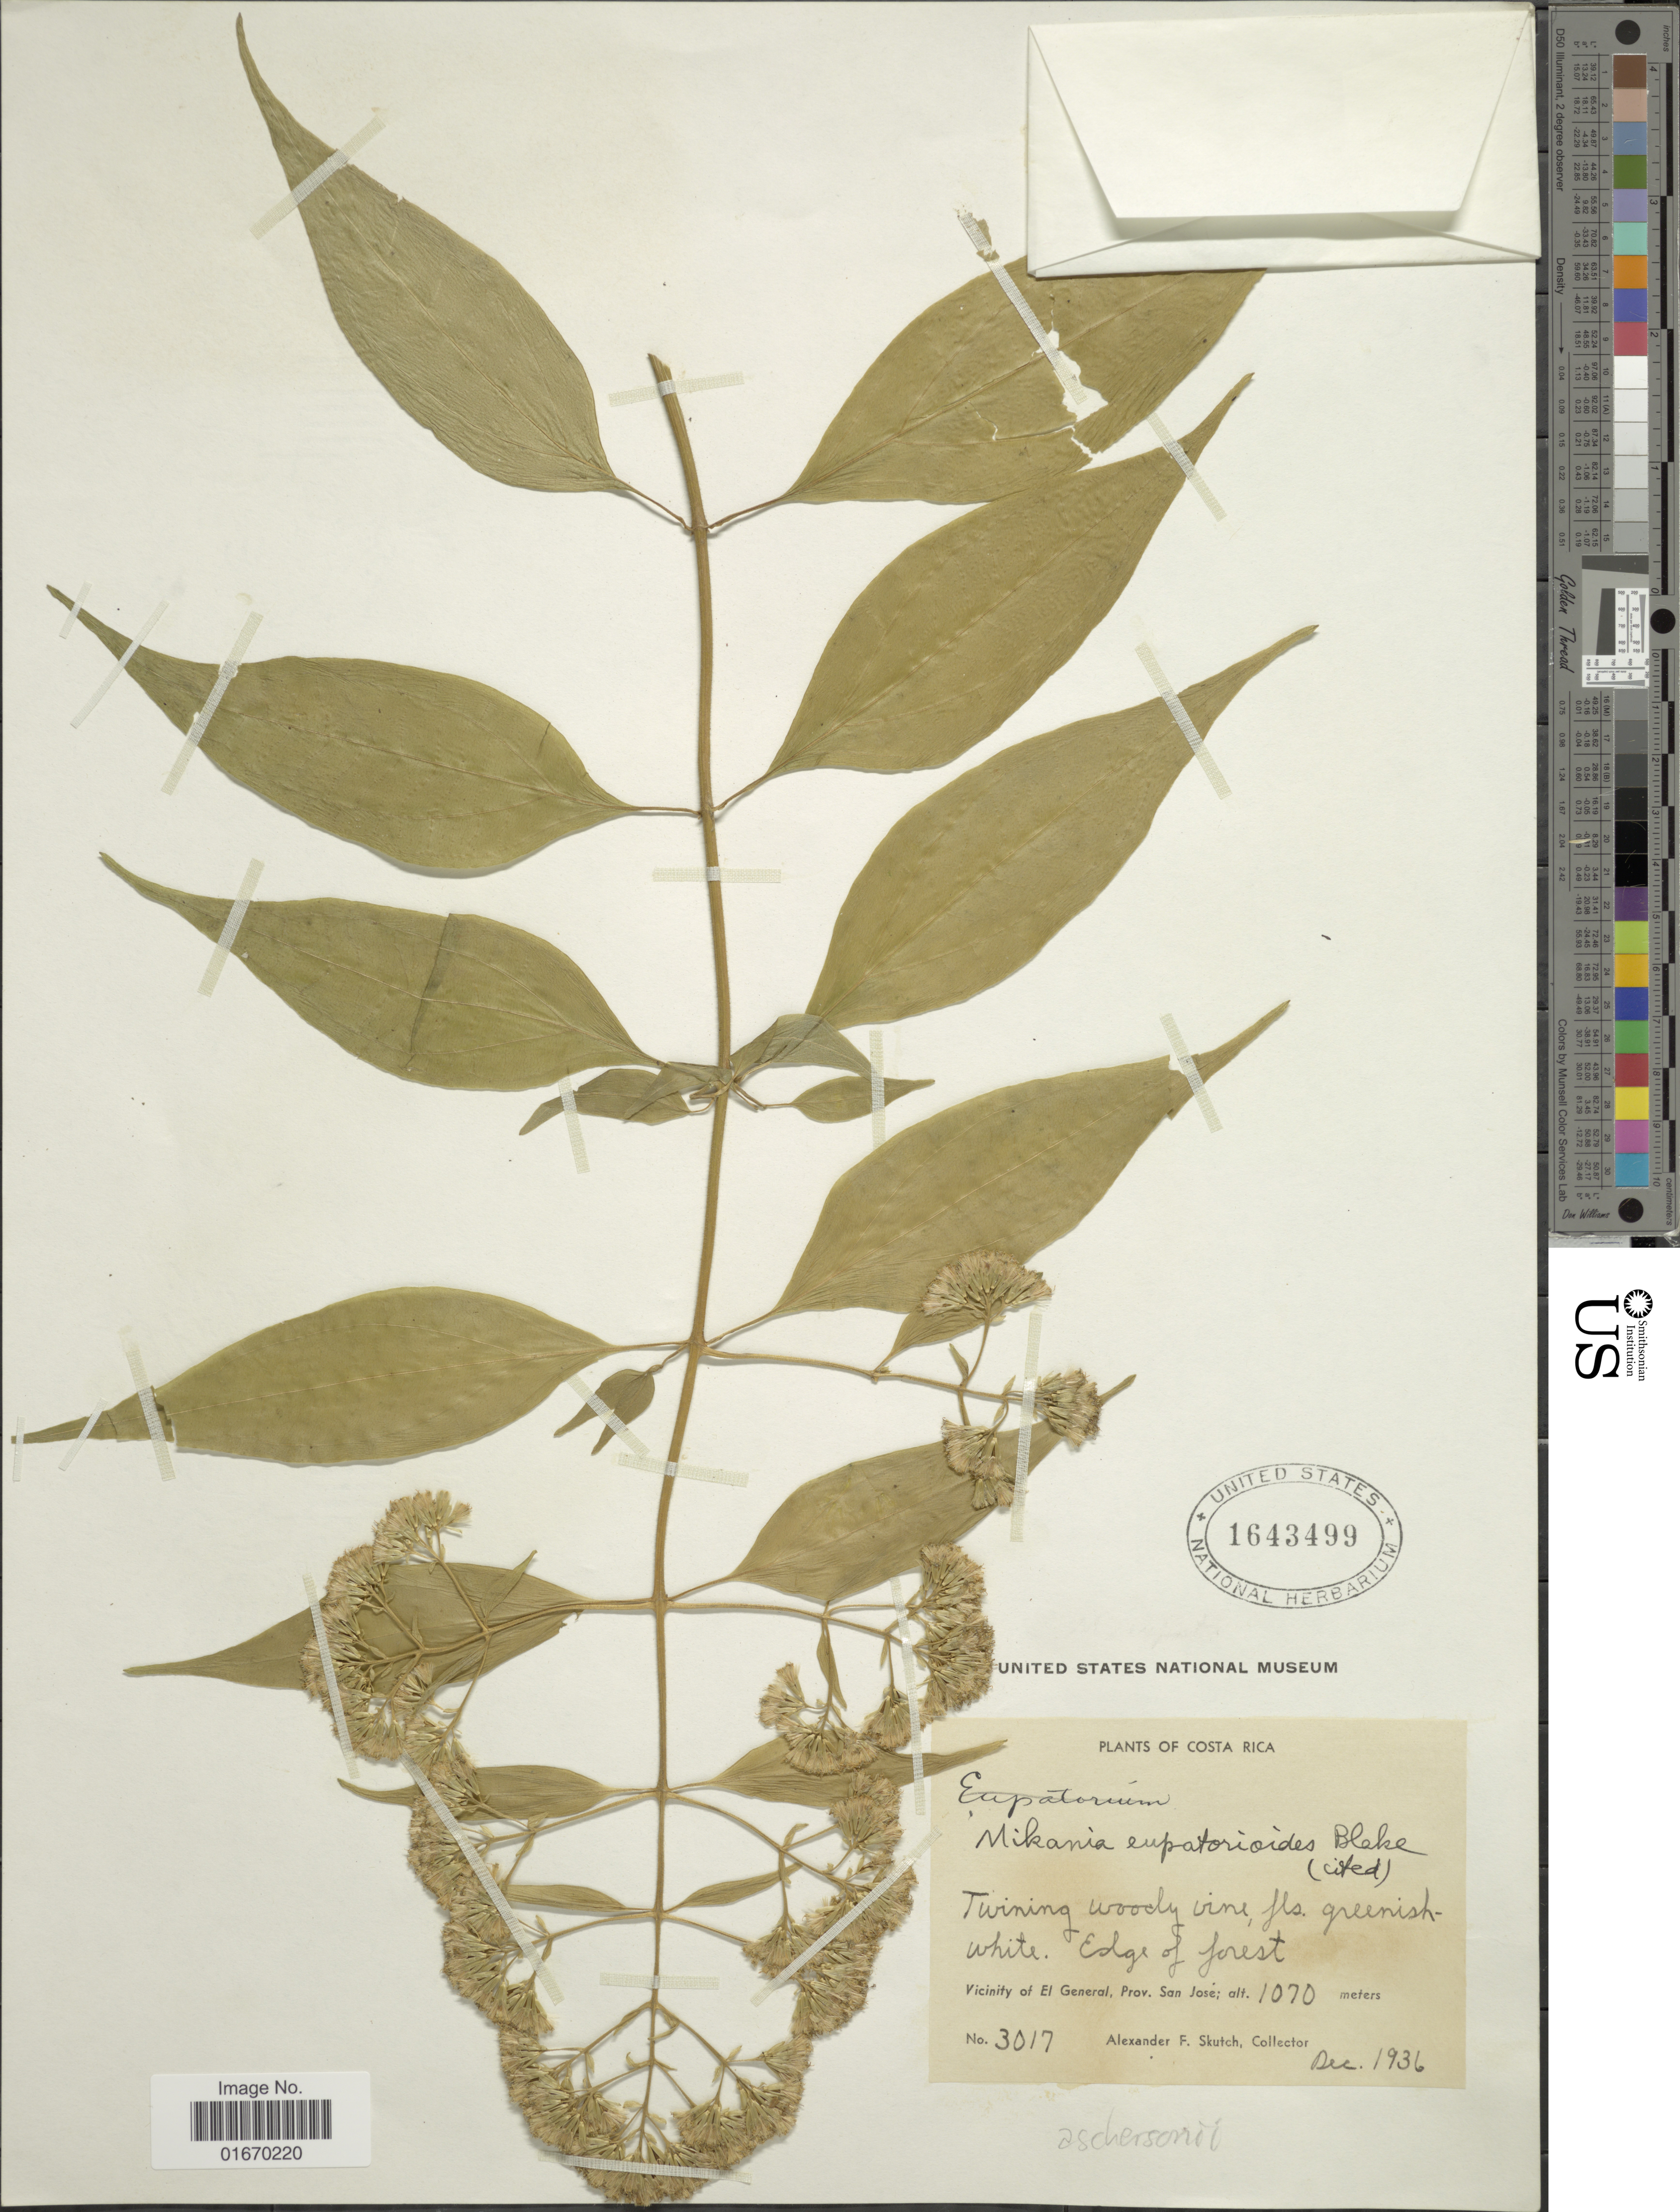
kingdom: Plantae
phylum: Tracheophyta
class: Magnoliopsida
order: Asterales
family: Asteraceae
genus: Mikania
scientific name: Mikania aschersonii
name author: Hieron.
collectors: A. F. Skutch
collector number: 3017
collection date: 1936-12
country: Costa Rica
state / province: San José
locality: Vicinity of El General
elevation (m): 1070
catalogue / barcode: US 1643499